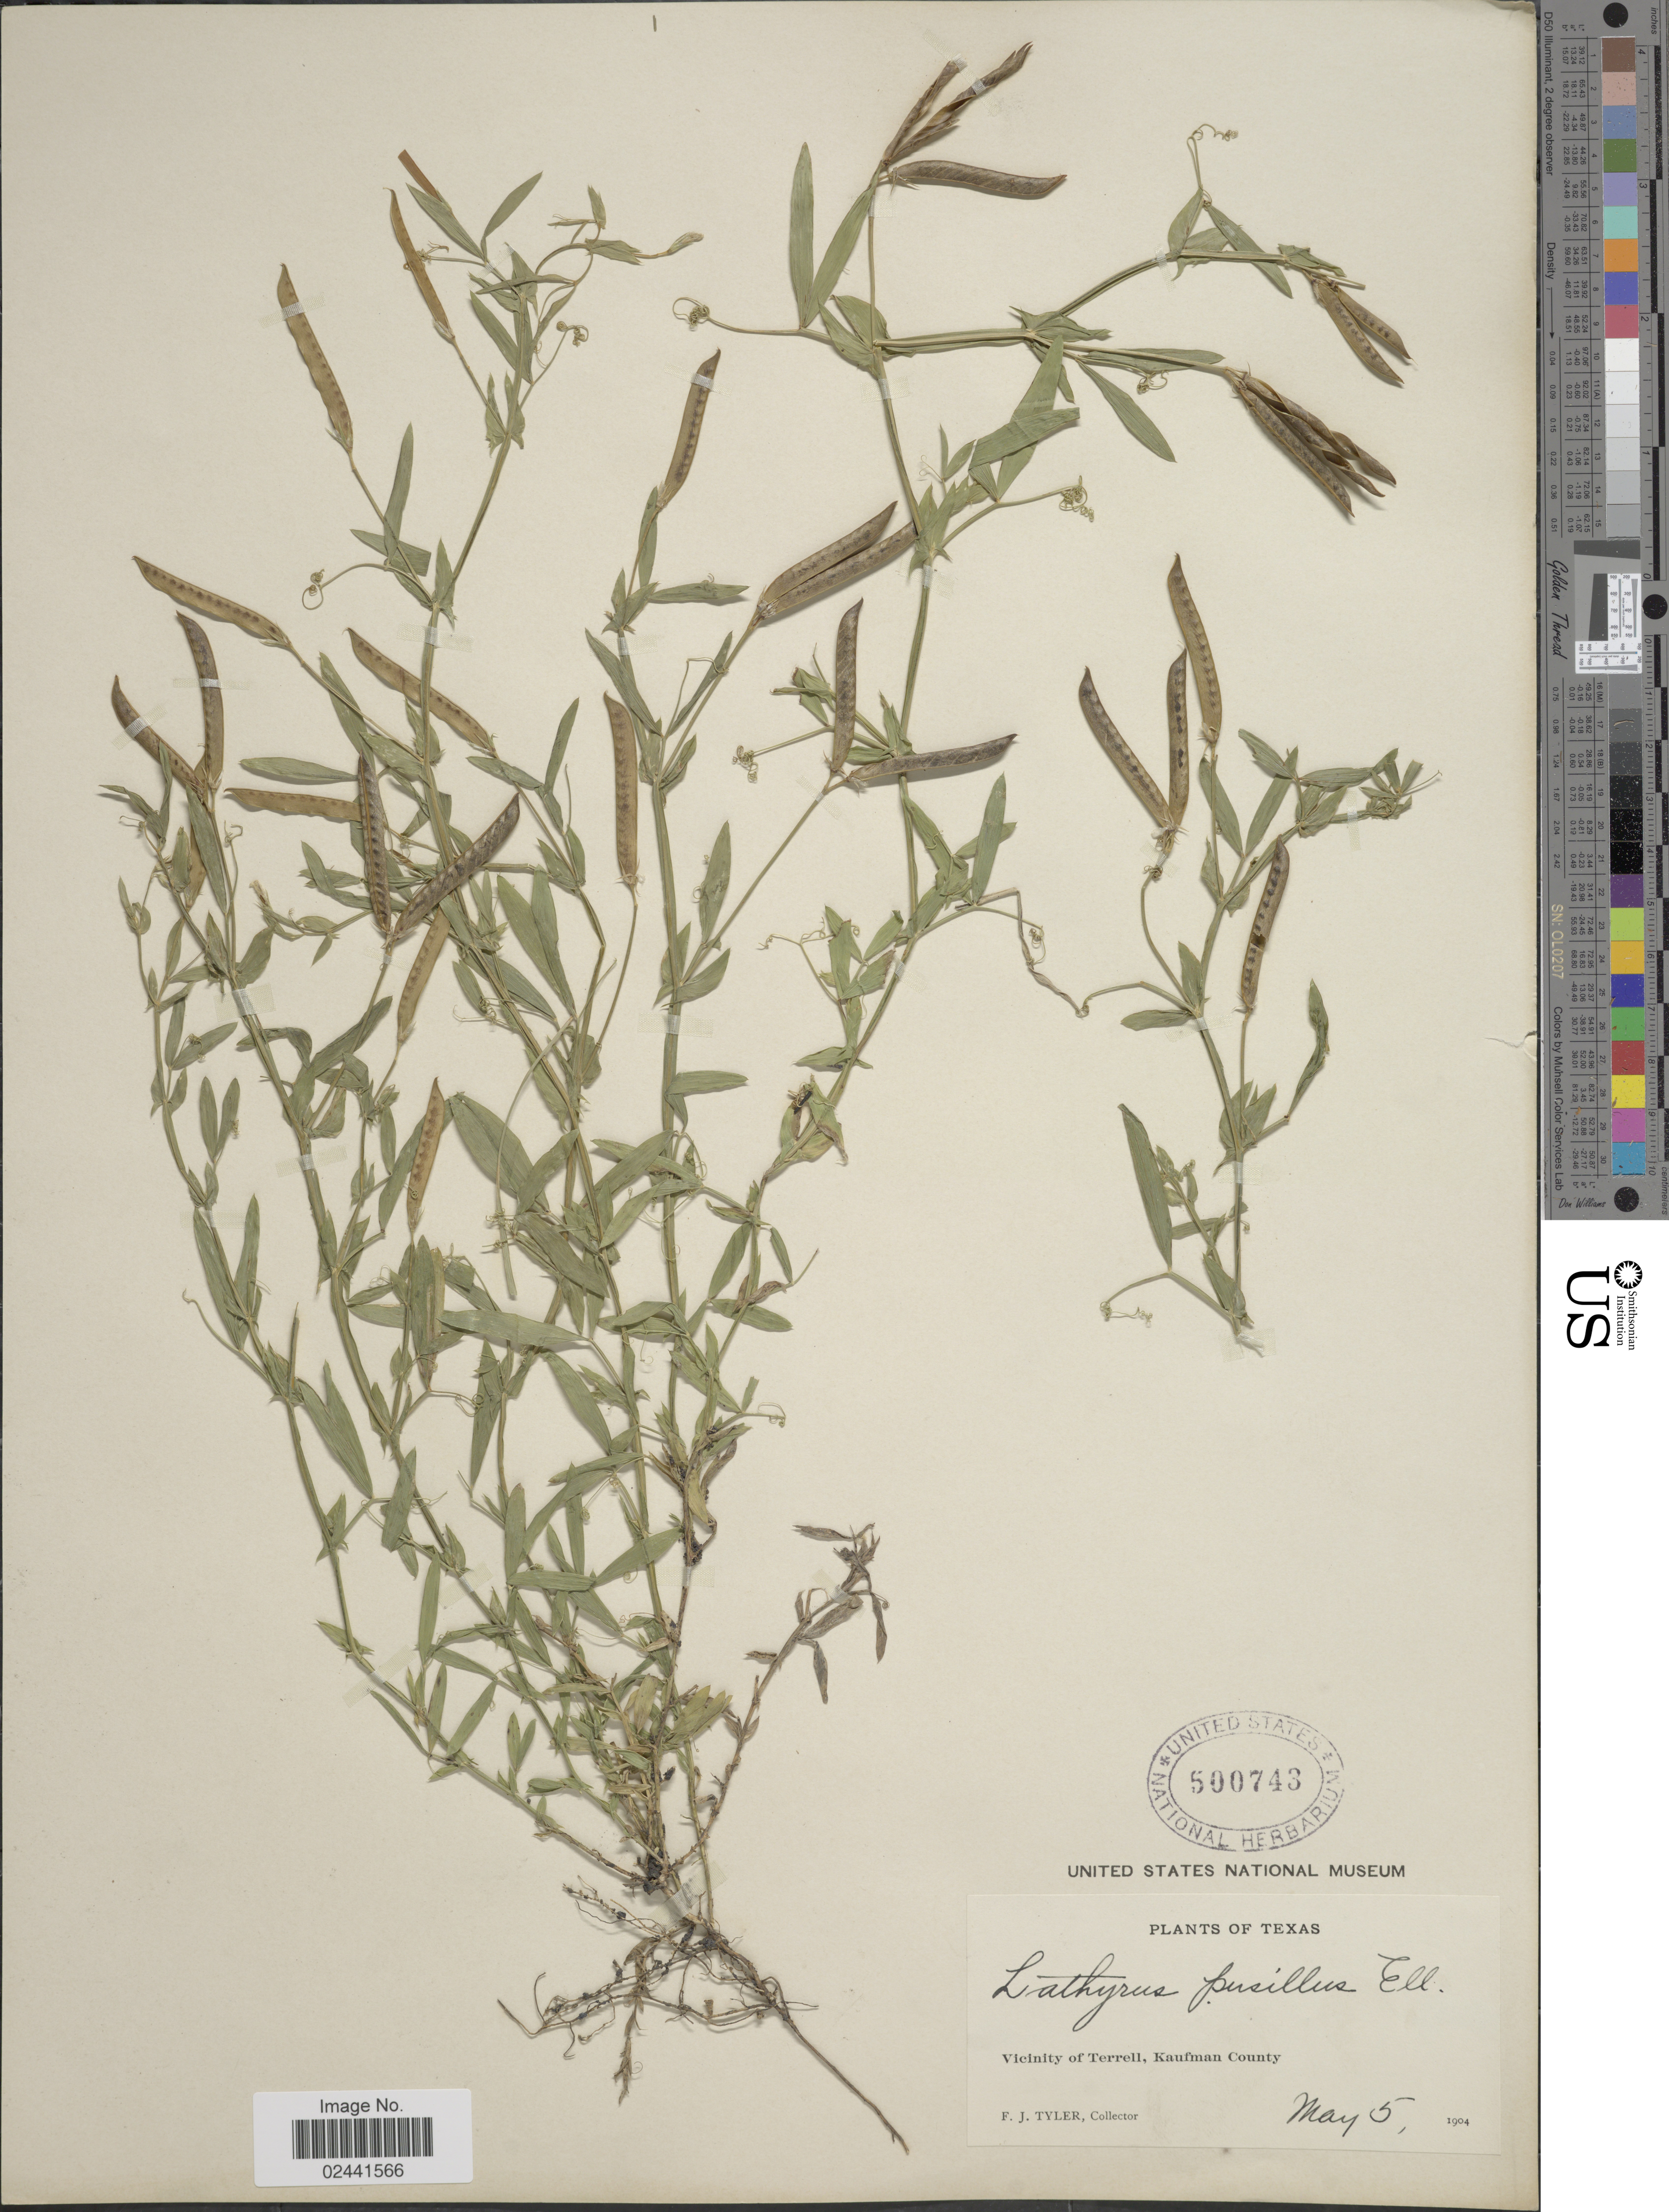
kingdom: Plantae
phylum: Tracheophyta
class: Magnoliopsida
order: Fabales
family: Fabaceae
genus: Lathyrus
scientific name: Lathyrus pusillus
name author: Elliott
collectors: F. Tyler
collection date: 1904-05-05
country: United States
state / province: Texas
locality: Vicinity of Terrell, Kaufman County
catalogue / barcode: US 500743